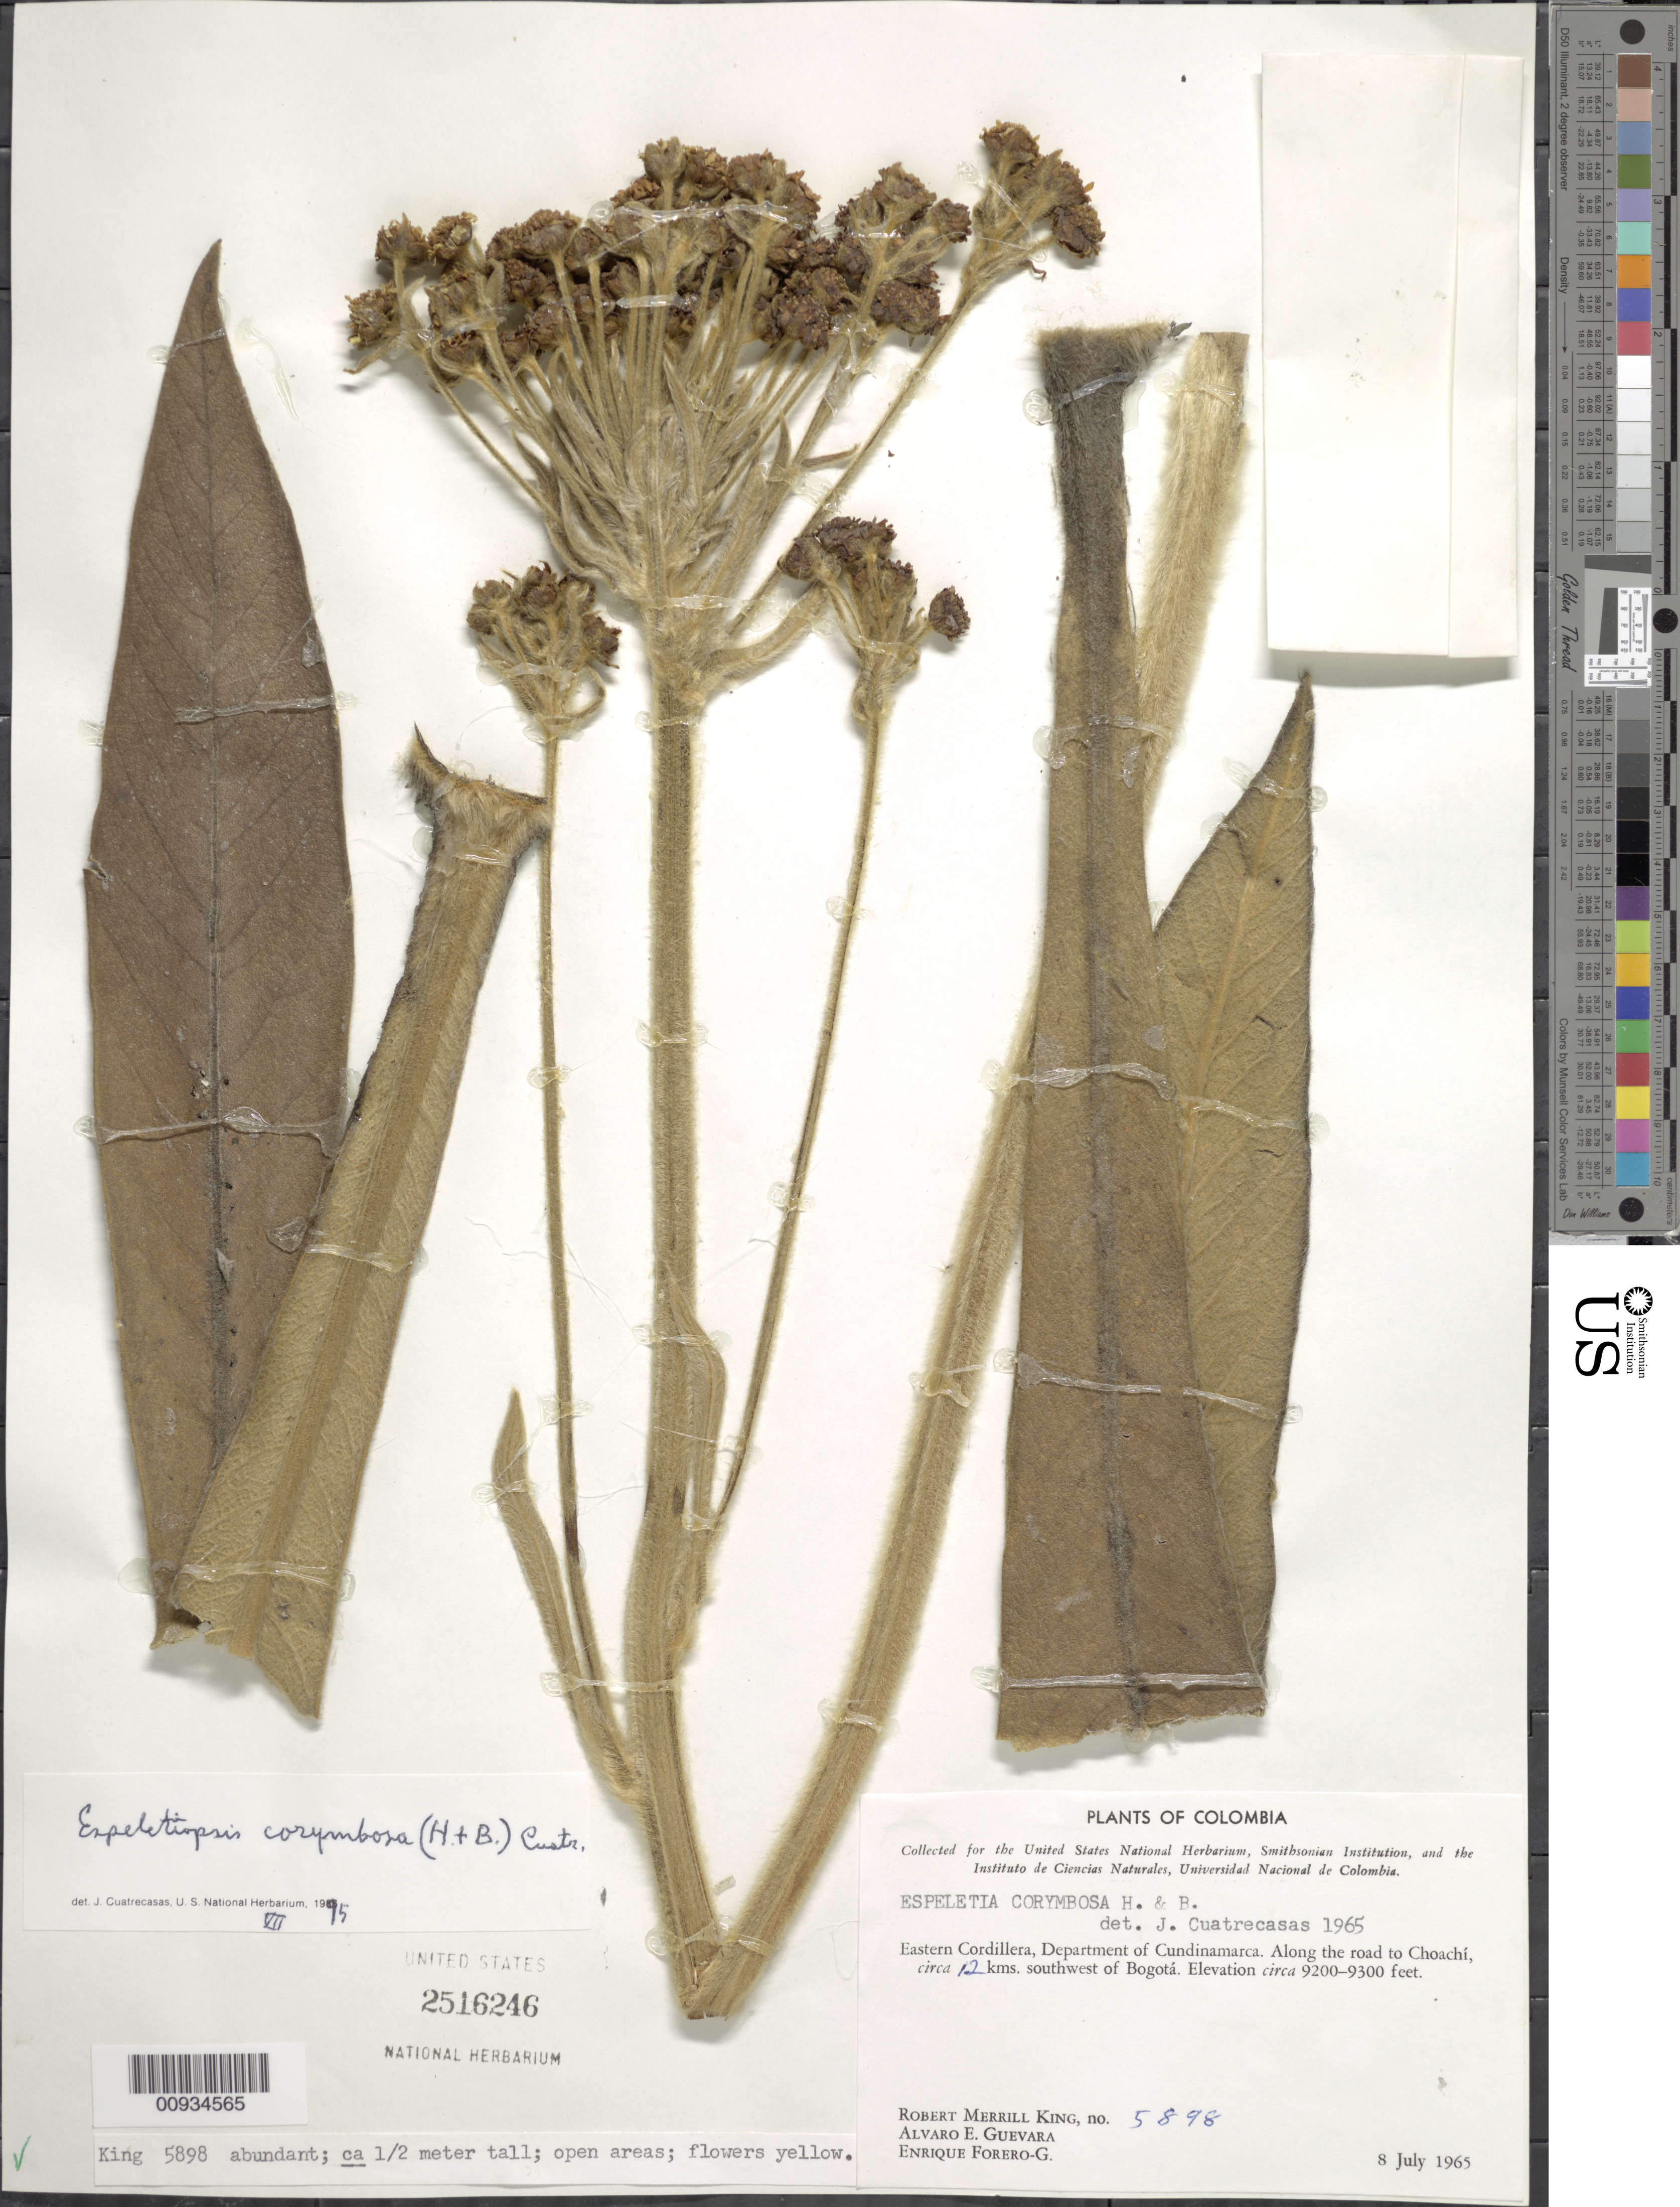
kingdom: Plantae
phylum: Tracheophyta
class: Magnoliopsida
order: Asterales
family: Asteraceae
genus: Espeletiopsis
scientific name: Espeletiopsis corymbosa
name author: (Humb. & Bonpl.) Cuatrec.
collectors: R. M. King, A. E. Guevara & E. Forero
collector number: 5898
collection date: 1965-07-08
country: Colombia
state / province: Cundinamarca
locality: Eastern Cordillera. Along the road to Choachí, ca. 12 km SW of Bogotá.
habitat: Open areas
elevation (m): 3070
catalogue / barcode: US 2516246